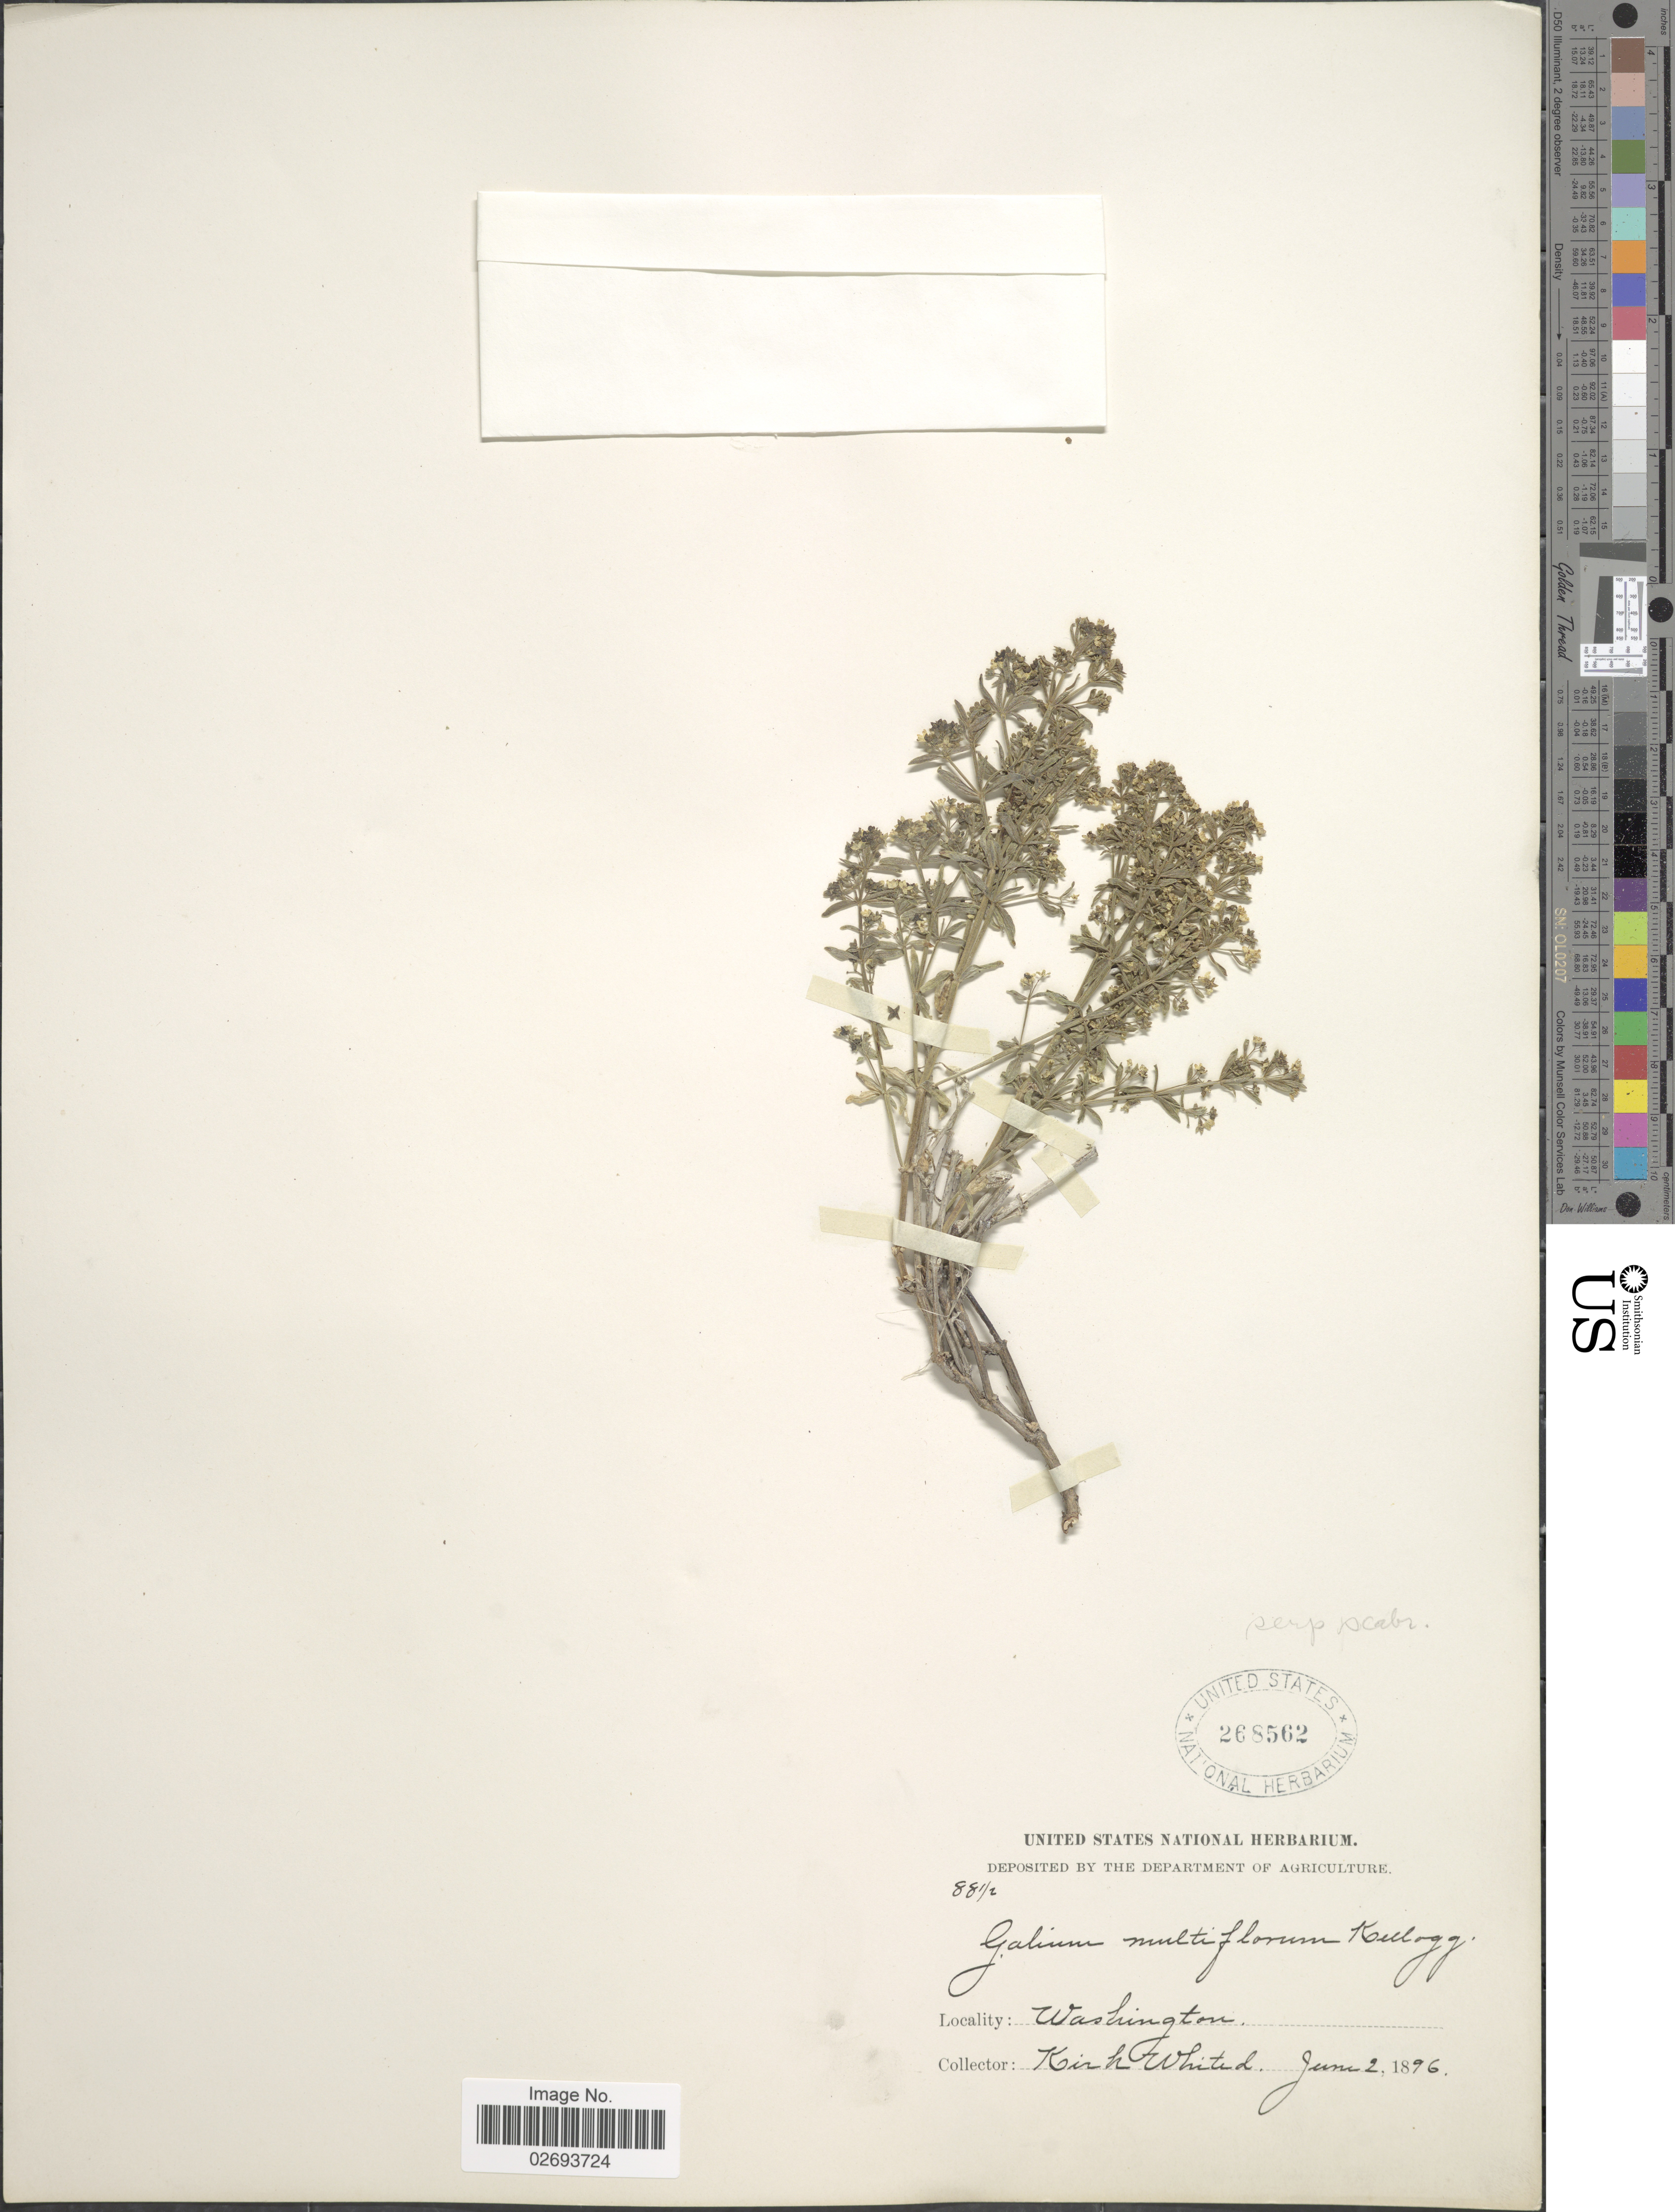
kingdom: Plantae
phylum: Tracheophyta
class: Magnoliopsida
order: Gentianales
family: Rubiaceae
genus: Galium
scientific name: Galium serpenticum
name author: Dempster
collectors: K. Whited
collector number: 88½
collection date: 1896-06-02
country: United States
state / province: Washington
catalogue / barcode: US 268562